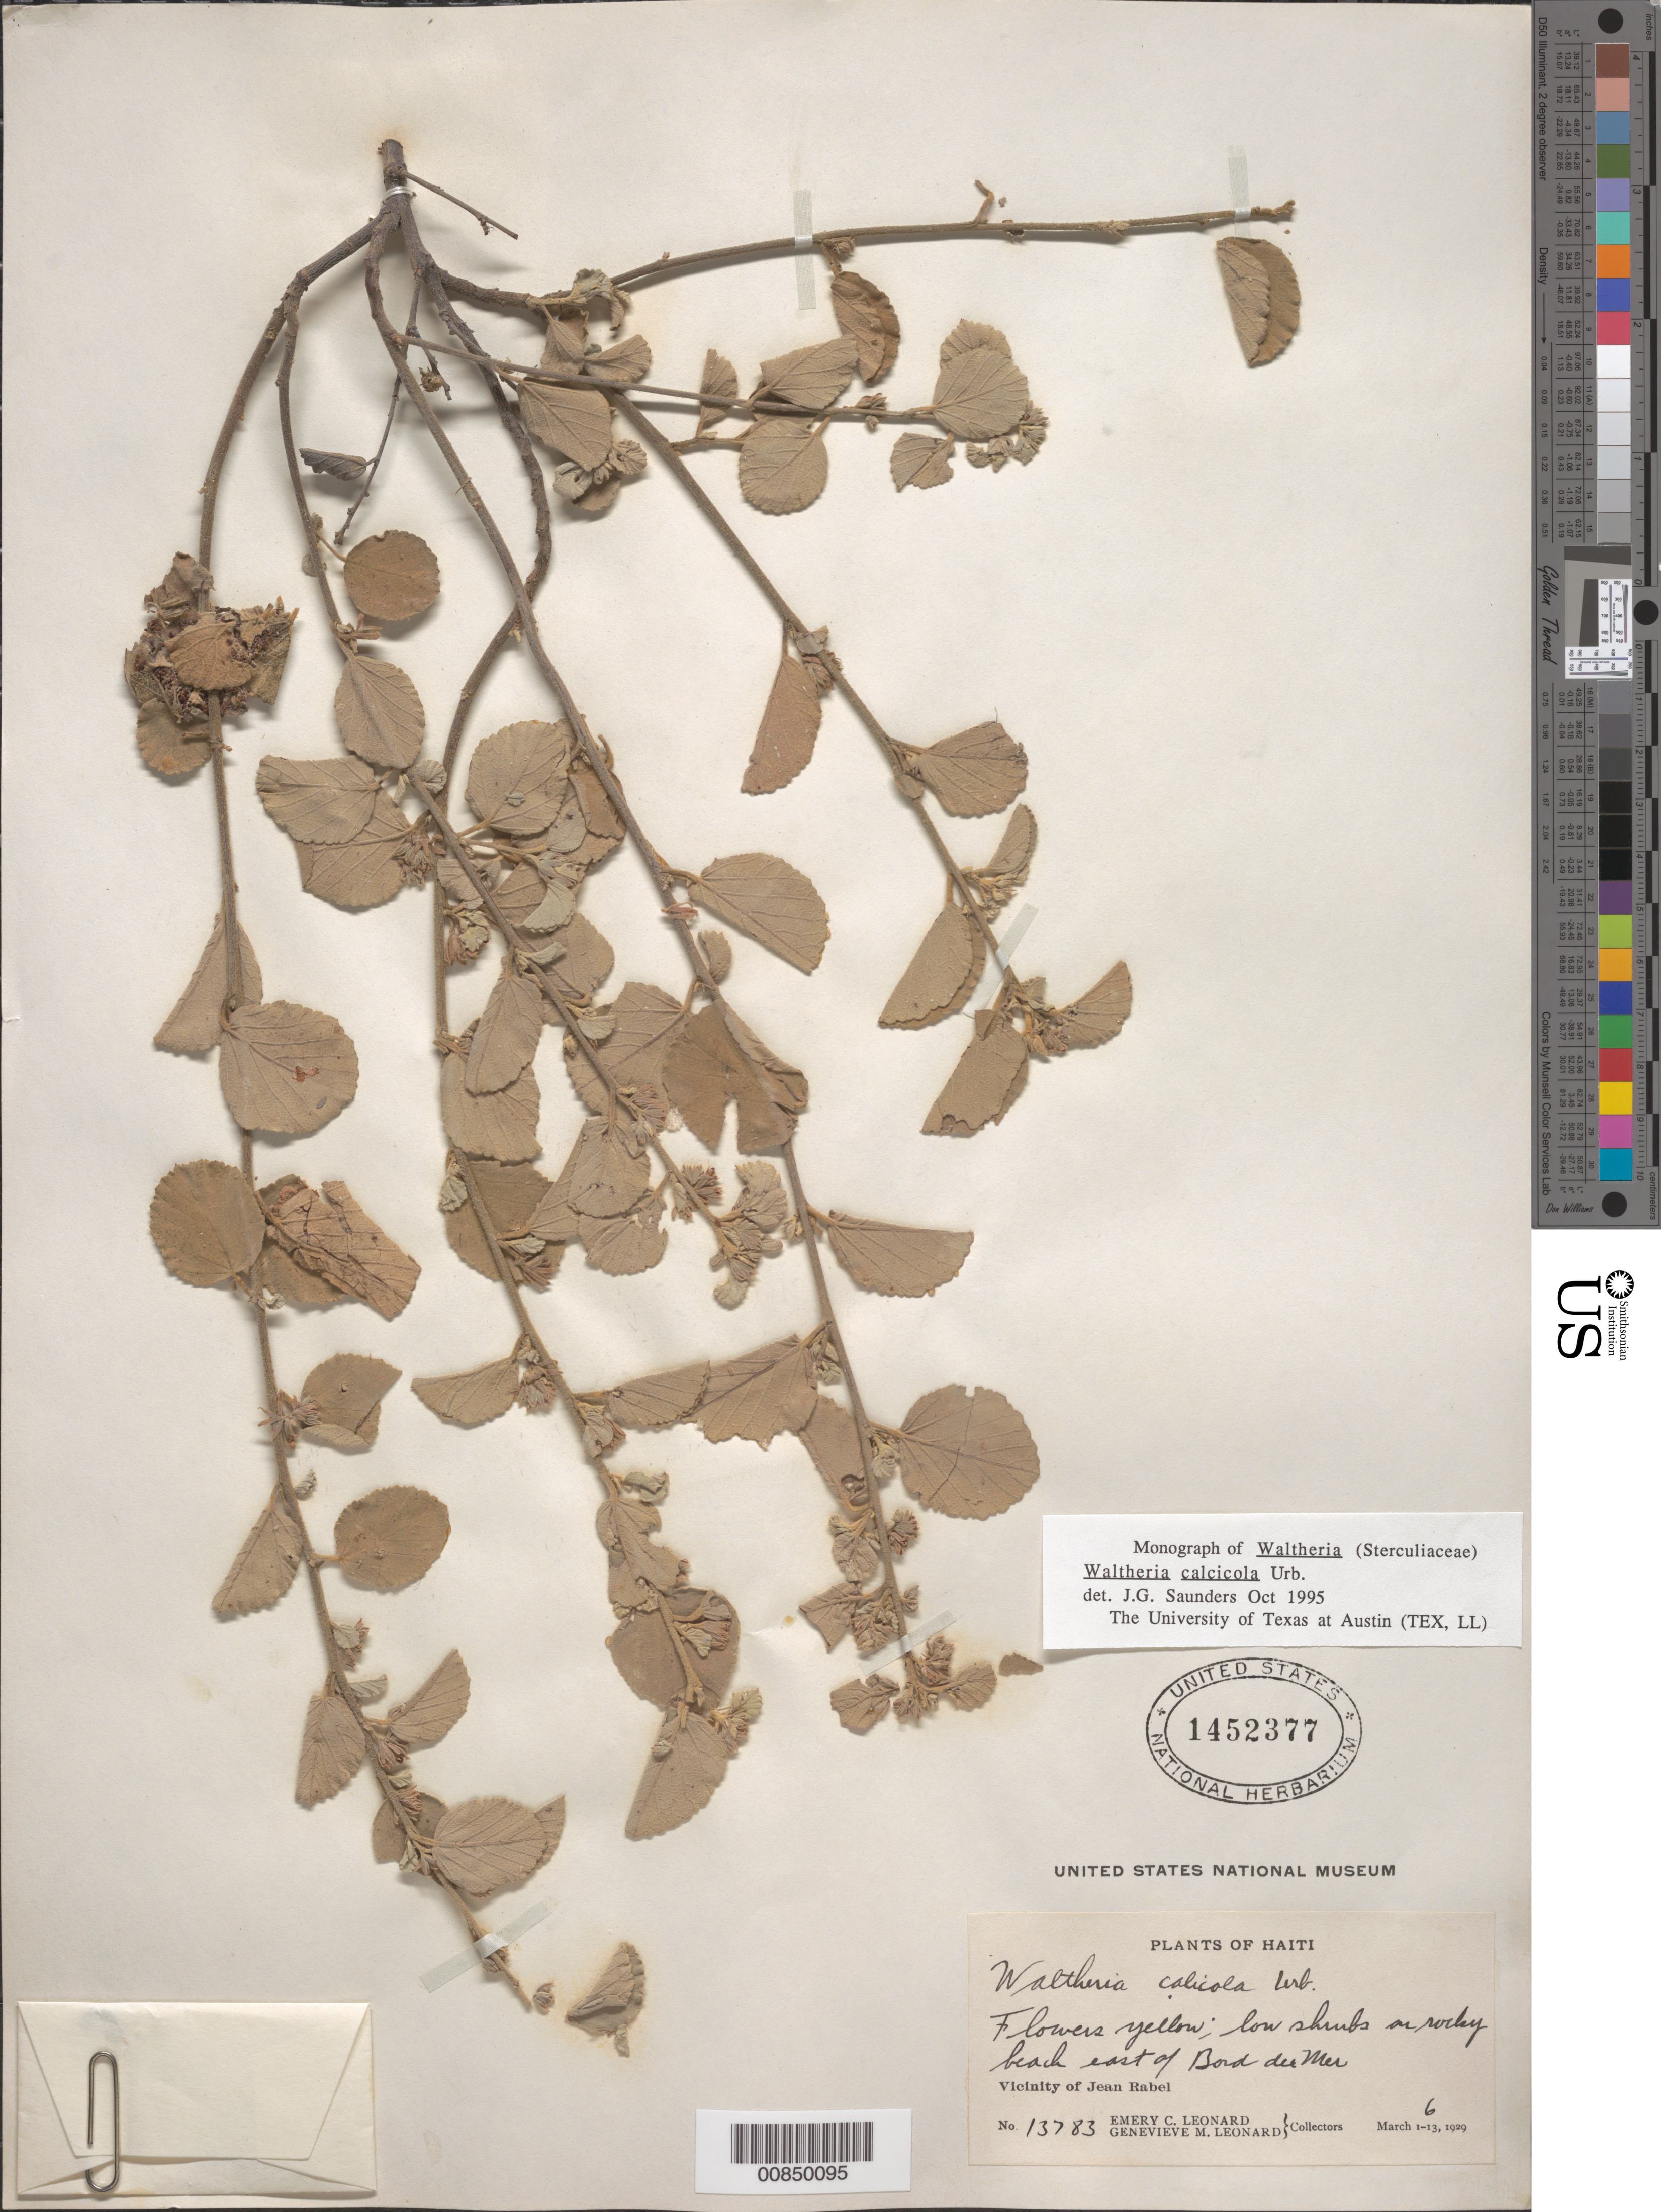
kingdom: Plantae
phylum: Tracheophyta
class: Magnoliopsida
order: Malvales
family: Malvaceae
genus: Waltheria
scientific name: Waltheria calcicola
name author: Urb.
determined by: Saunders, J. G.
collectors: E. C. Leonard & G. M. Leonard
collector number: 13783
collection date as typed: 06 Mar 1929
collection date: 1929-03-06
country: Haiti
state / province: Nord-Ouest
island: Hispaniola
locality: Vicinity of Jean Rabel, E of Bord de Mer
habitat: Rocky beach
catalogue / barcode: US 1452377